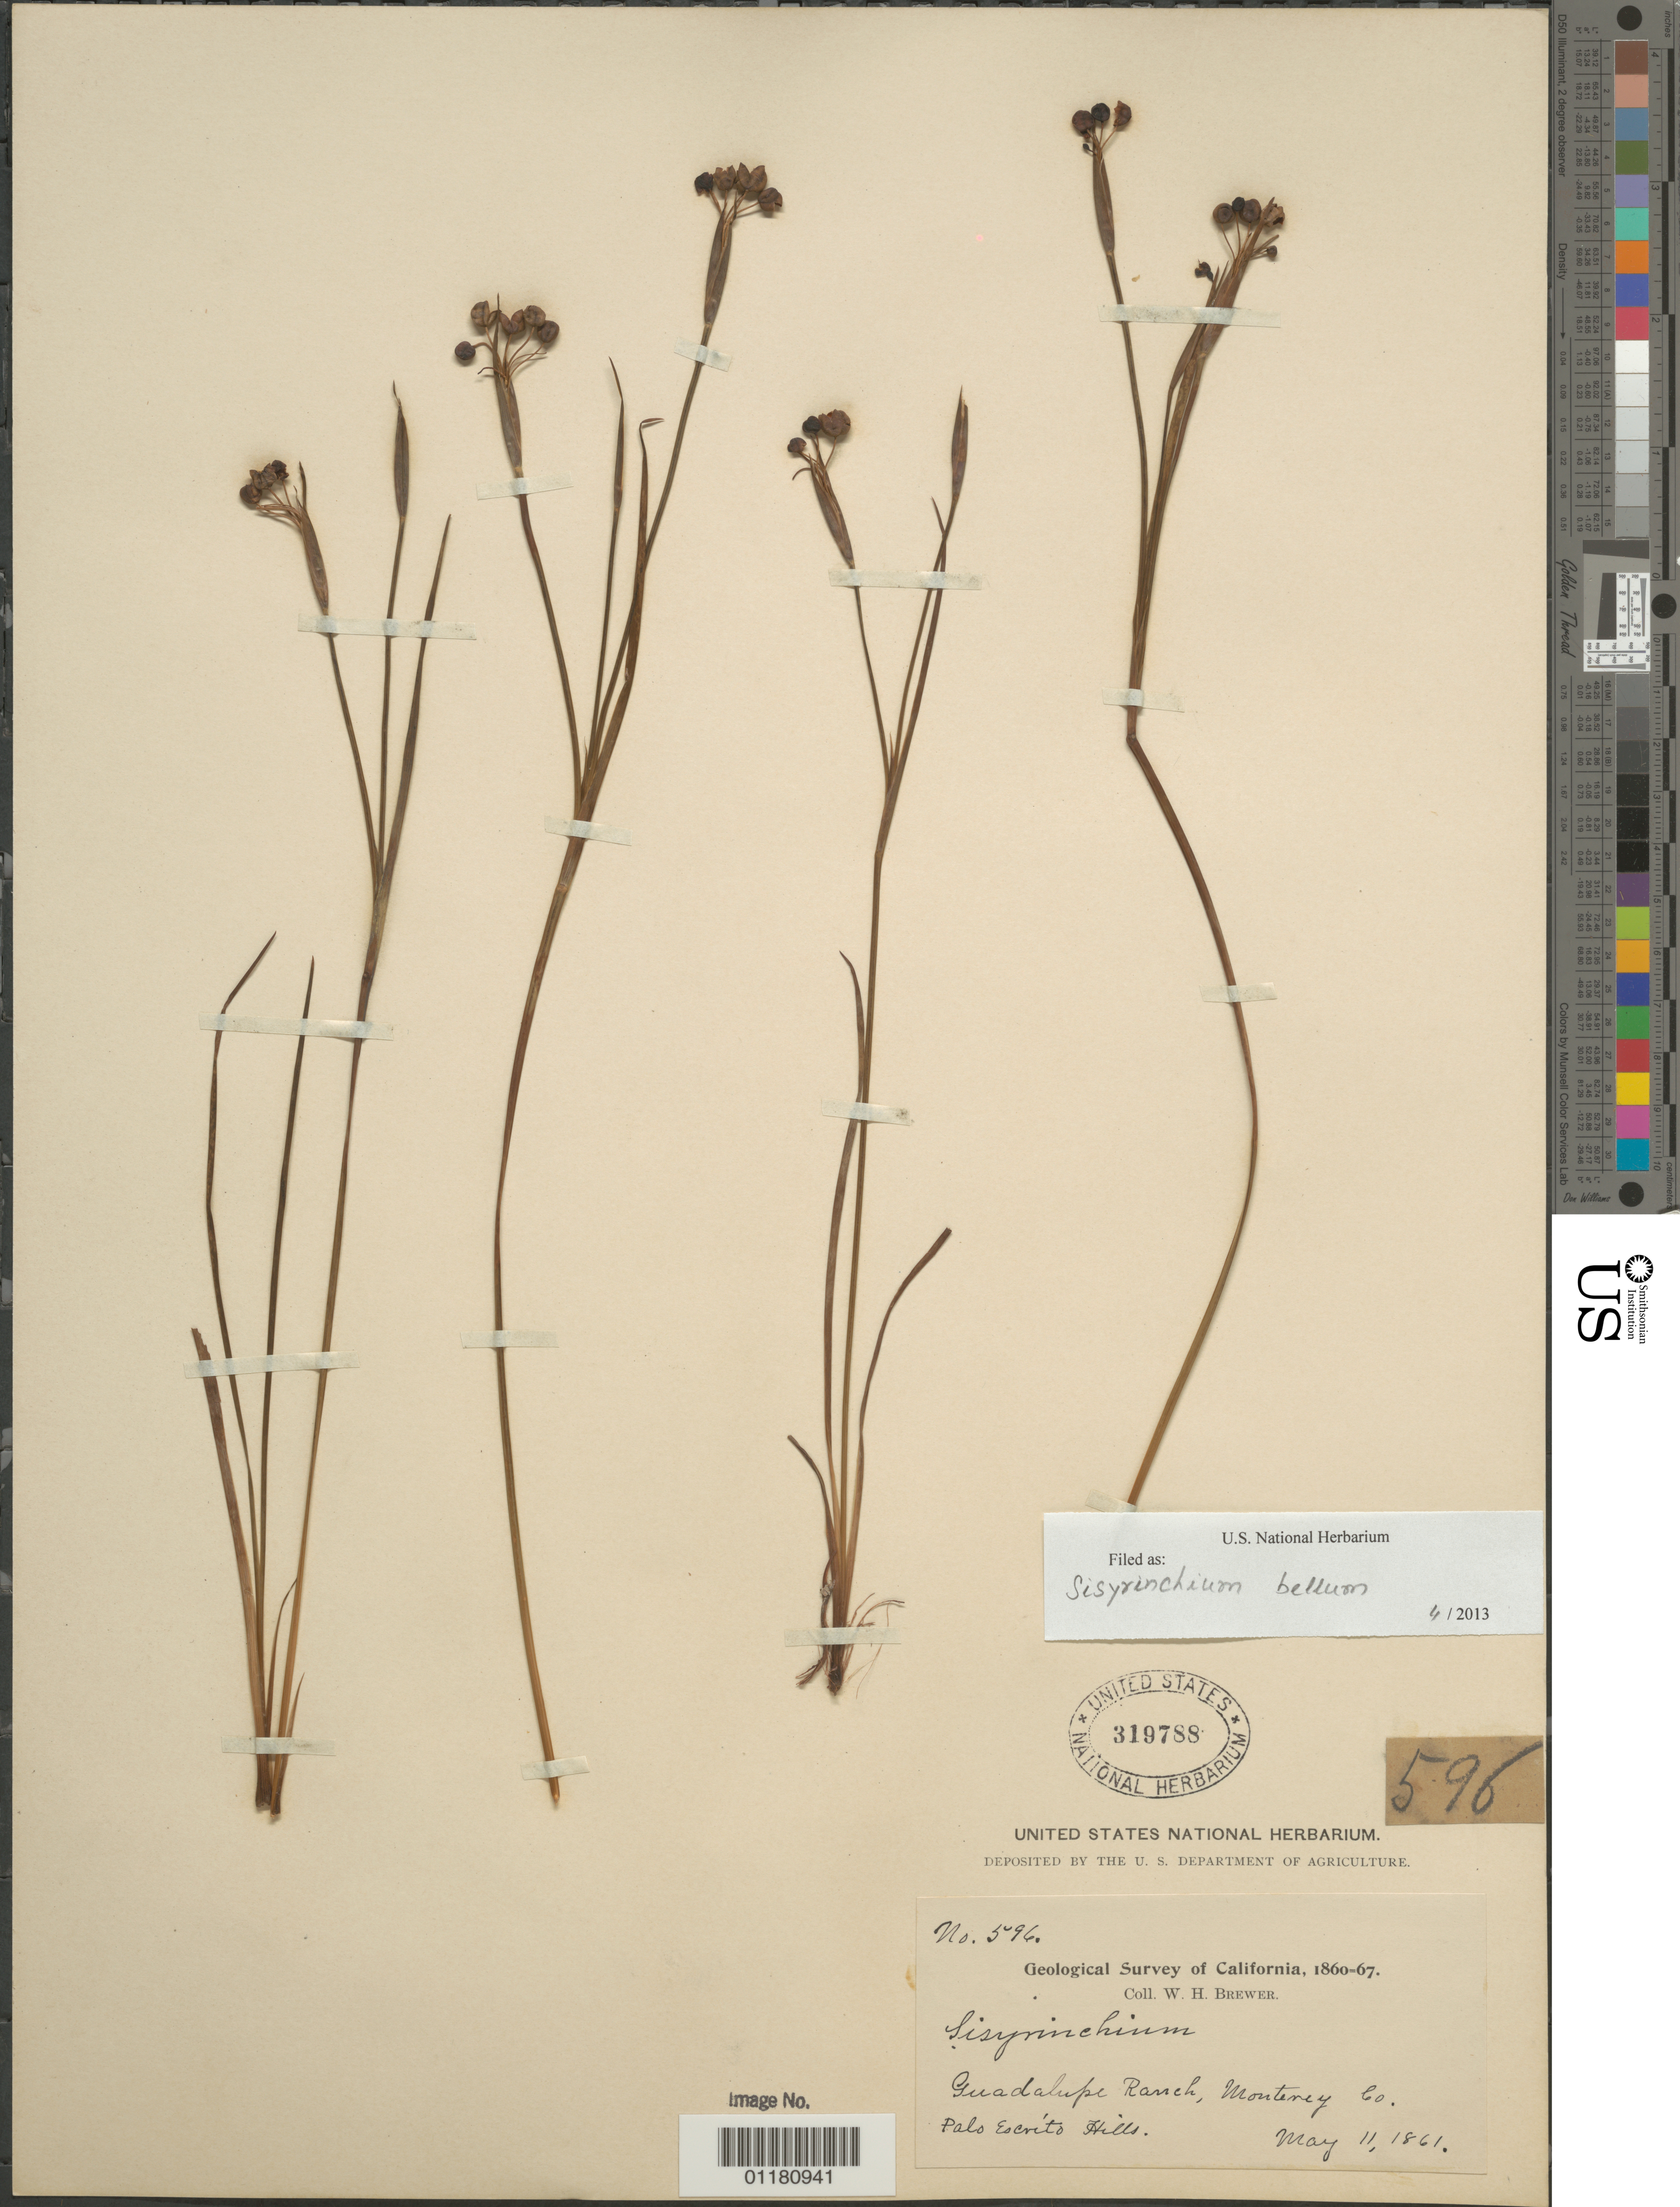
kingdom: Plantae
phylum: Tracheophyta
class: Liliopsida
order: Asparagales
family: Iridaceae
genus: Sisyrinchium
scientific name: Sisyrinchium bellum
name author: S. Watson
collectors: W. H. Brewer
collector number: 596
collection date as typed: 11 May 1861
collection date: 1861-05-11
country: United States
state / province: California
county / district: Monterey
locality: Guadeloupe Ranch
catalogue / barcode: US 319788